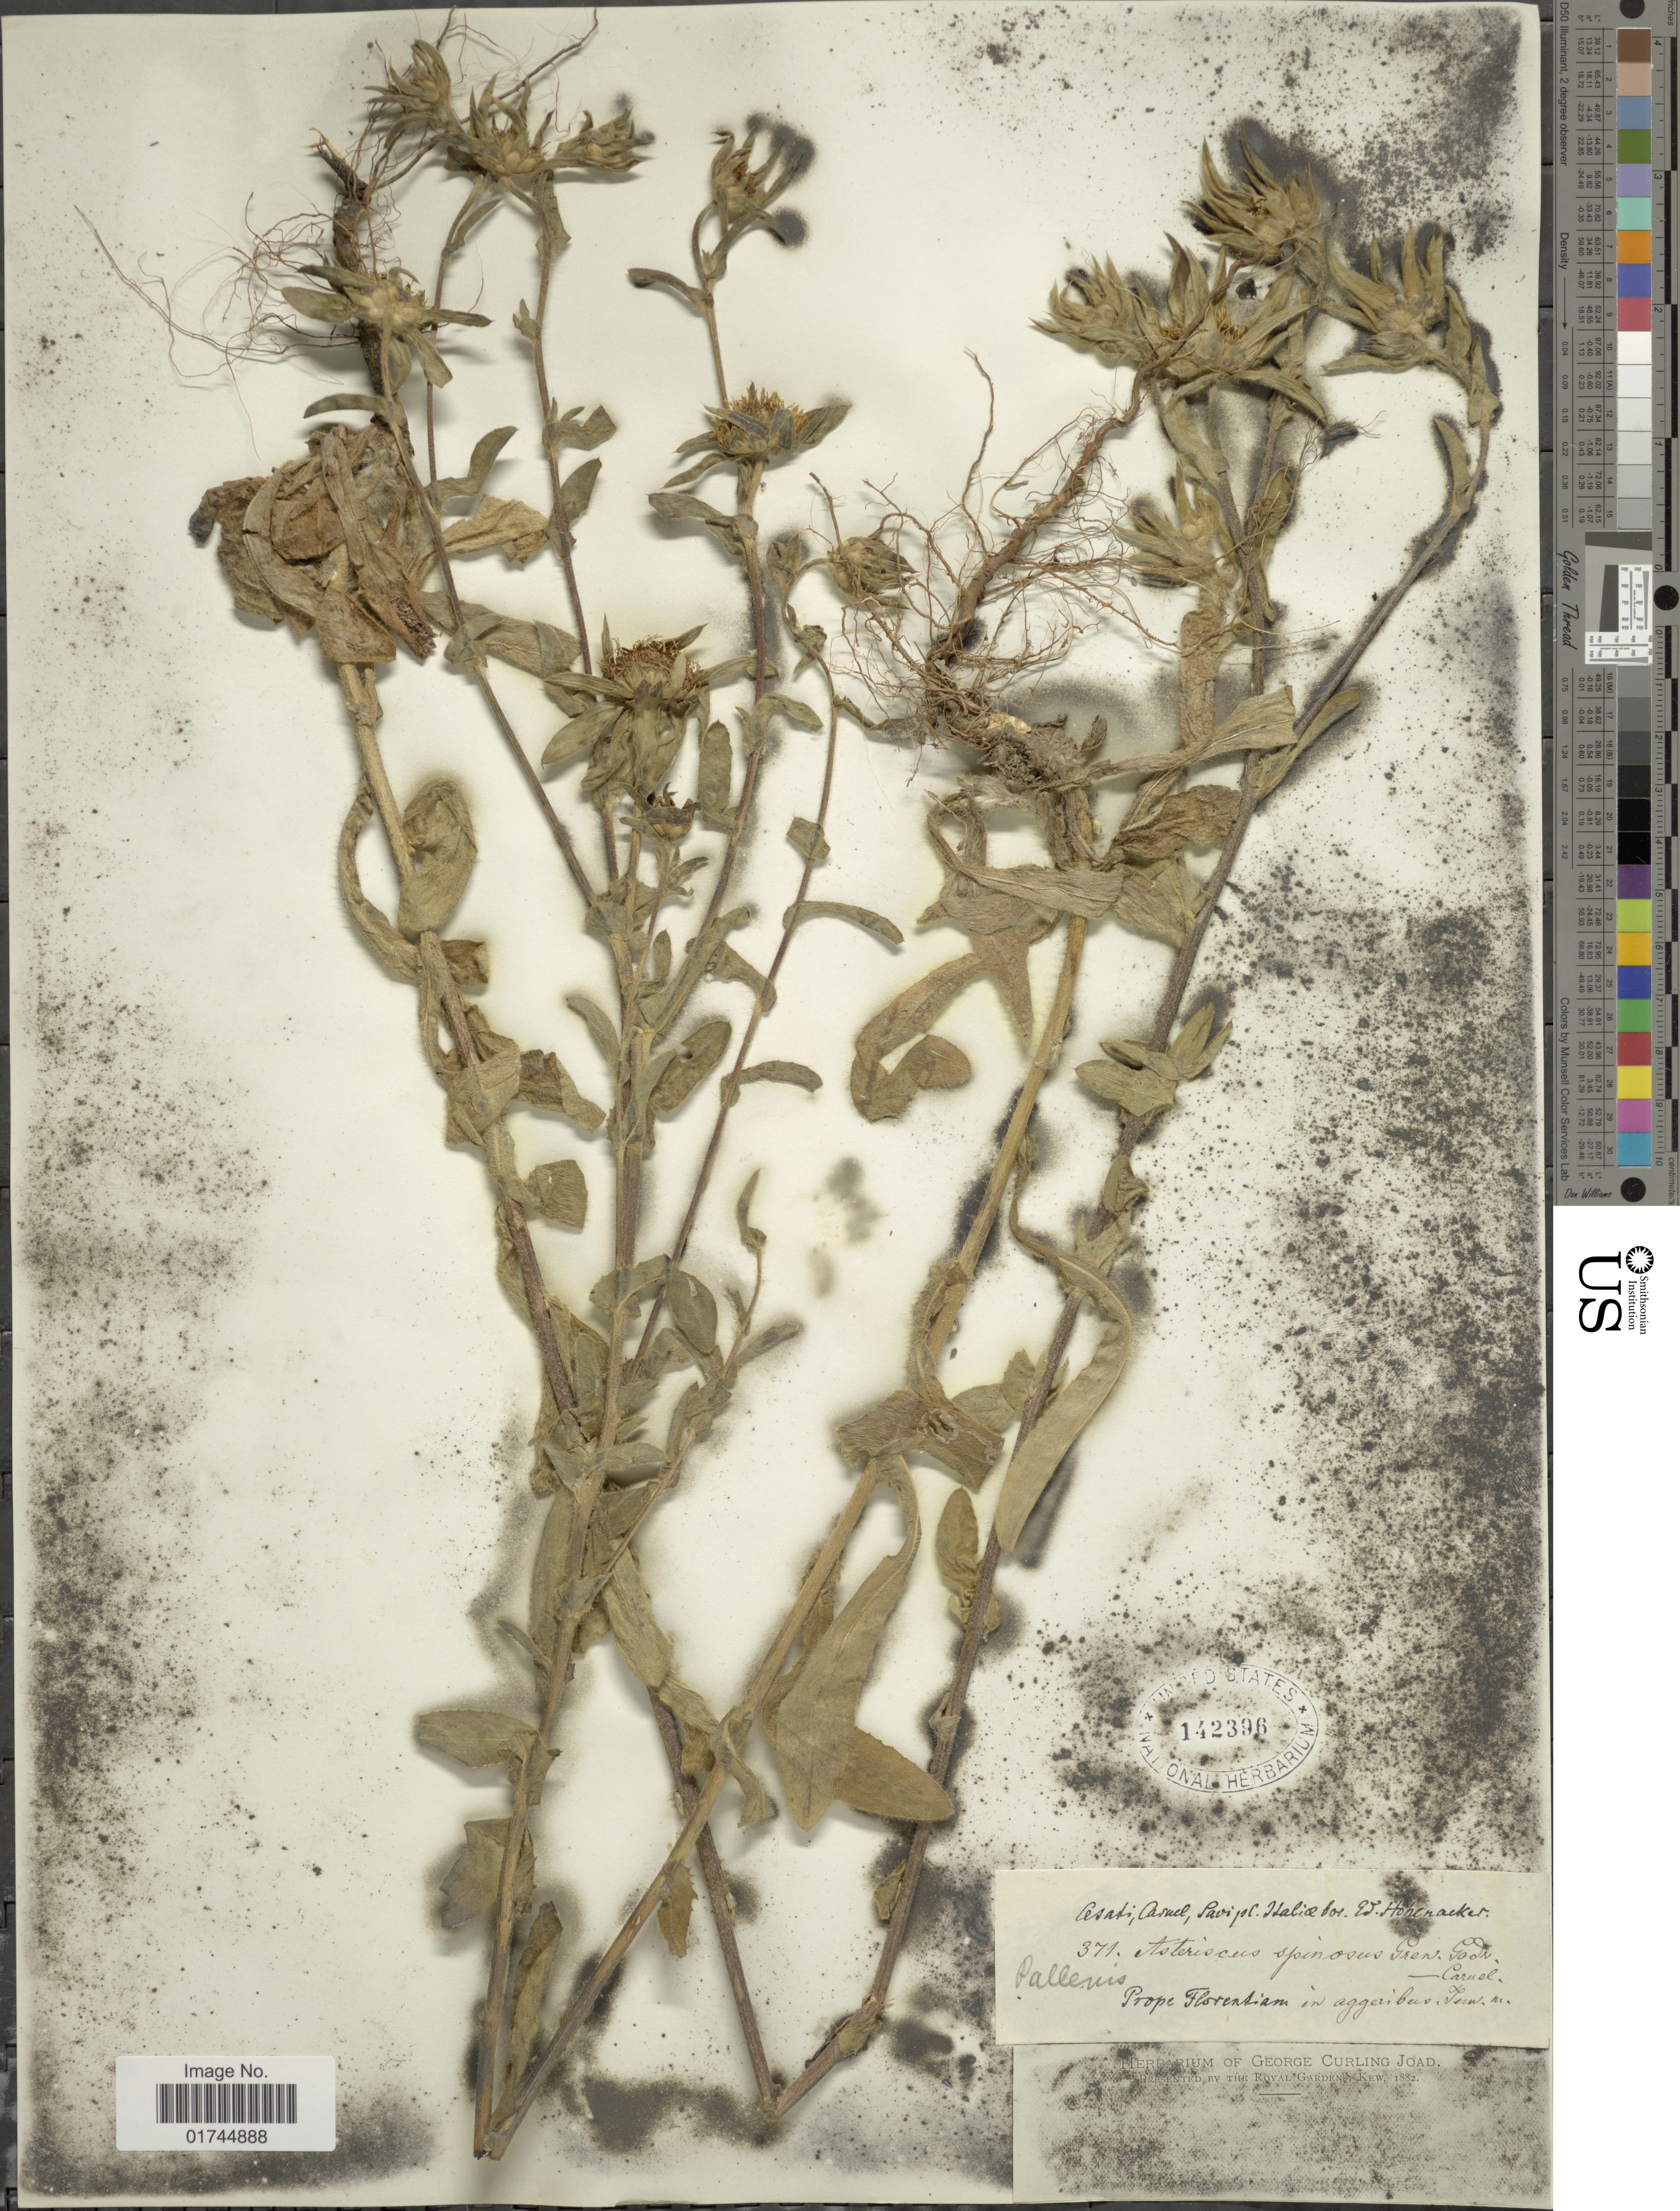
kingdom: Plantae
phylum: Tracheophyta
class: Magnoliopsida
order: Asterales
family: Asteraceae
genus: Pallenis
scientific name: Pallenis spinosa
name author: (L.) Cass.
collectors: ex herb. George Curling Joad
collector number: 371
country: Italy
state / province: Tuscany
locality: Prope Florestian.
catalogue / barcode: US 142396